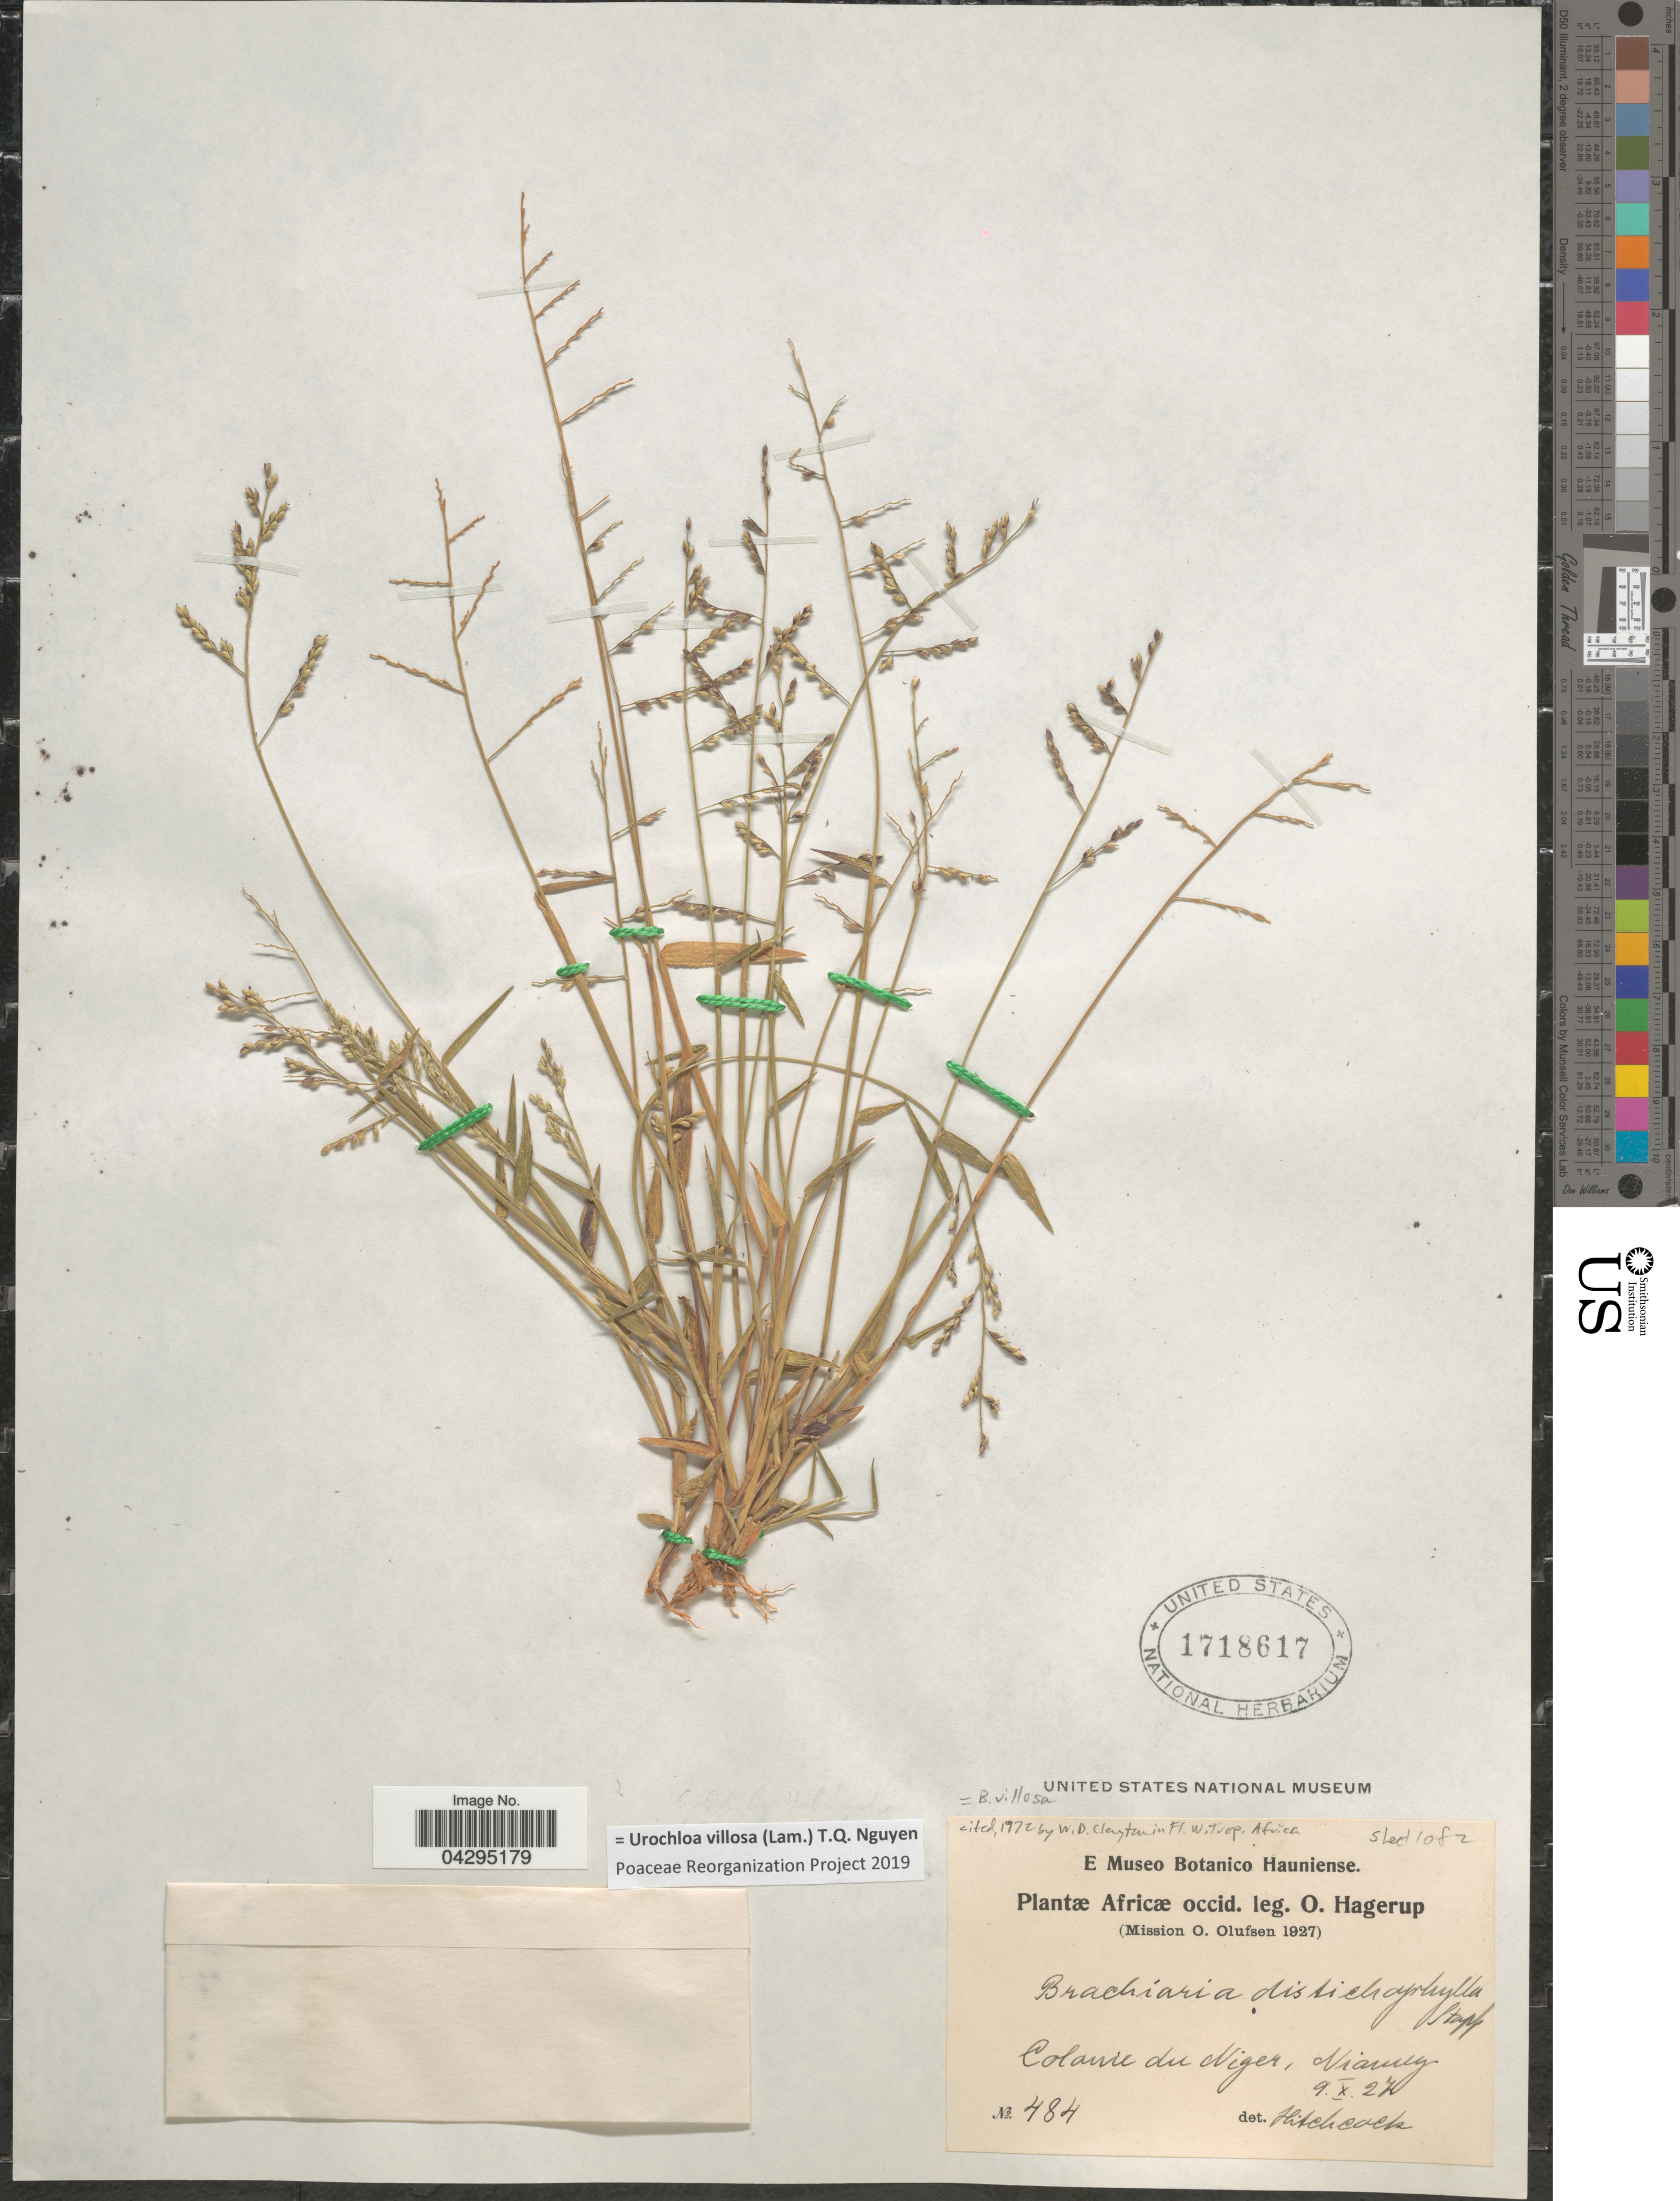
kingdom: Plantae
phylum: Tracheophyta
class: Liliopsida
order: Poales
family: Poaceae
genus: Urochloa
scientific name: Urochloa villosa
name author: (Lam.) T.Q. Nguyen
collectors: O. Hagerup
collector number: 484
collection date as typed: Transcribed d/m/y: 9/10/27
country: Niger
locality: Africæ occid. (Mission O. Olufsen 1927). Colonie du Niger, Niamey.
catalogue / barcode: US 1718617